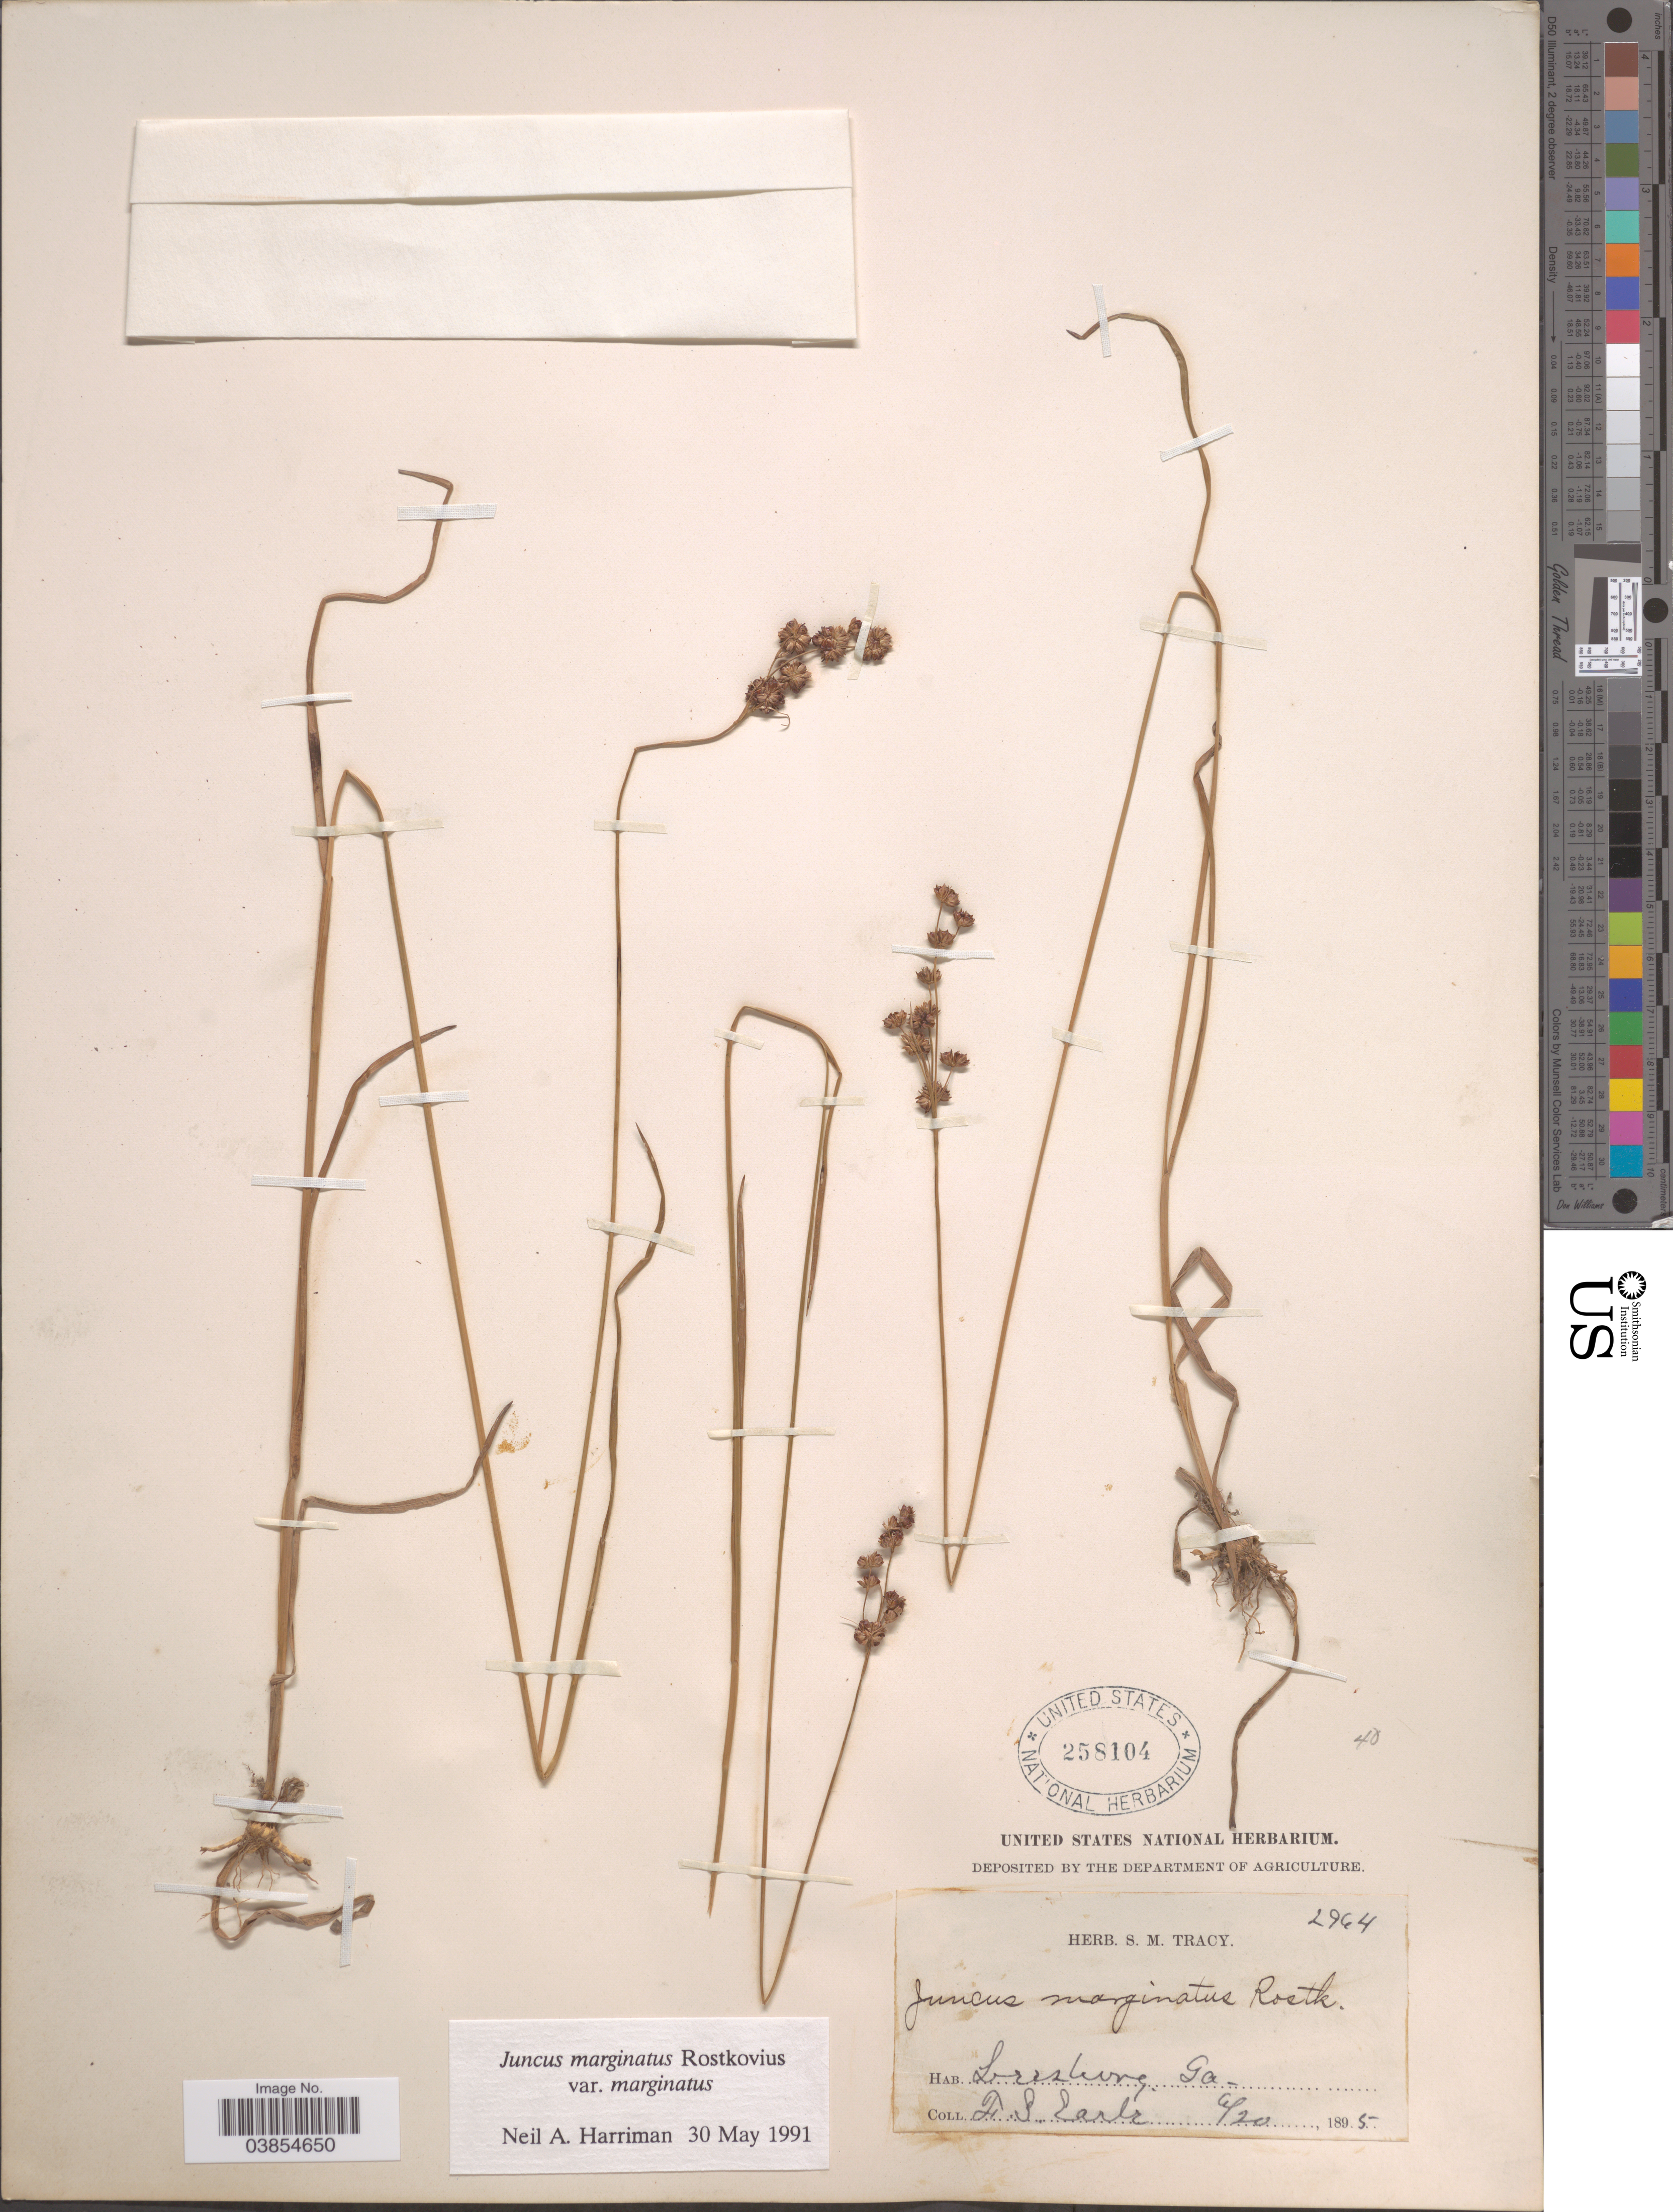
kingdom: Plantae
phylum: Tracheophyta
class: Liliopsida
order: Poales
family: Juncaceae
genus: Juncus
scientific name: Juncus marginatus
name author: Rostk.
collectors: F. S. Earle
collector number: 2964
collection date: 1895-06-20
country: United States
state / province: Georgia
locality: Leesburg.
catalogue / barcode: US 258104